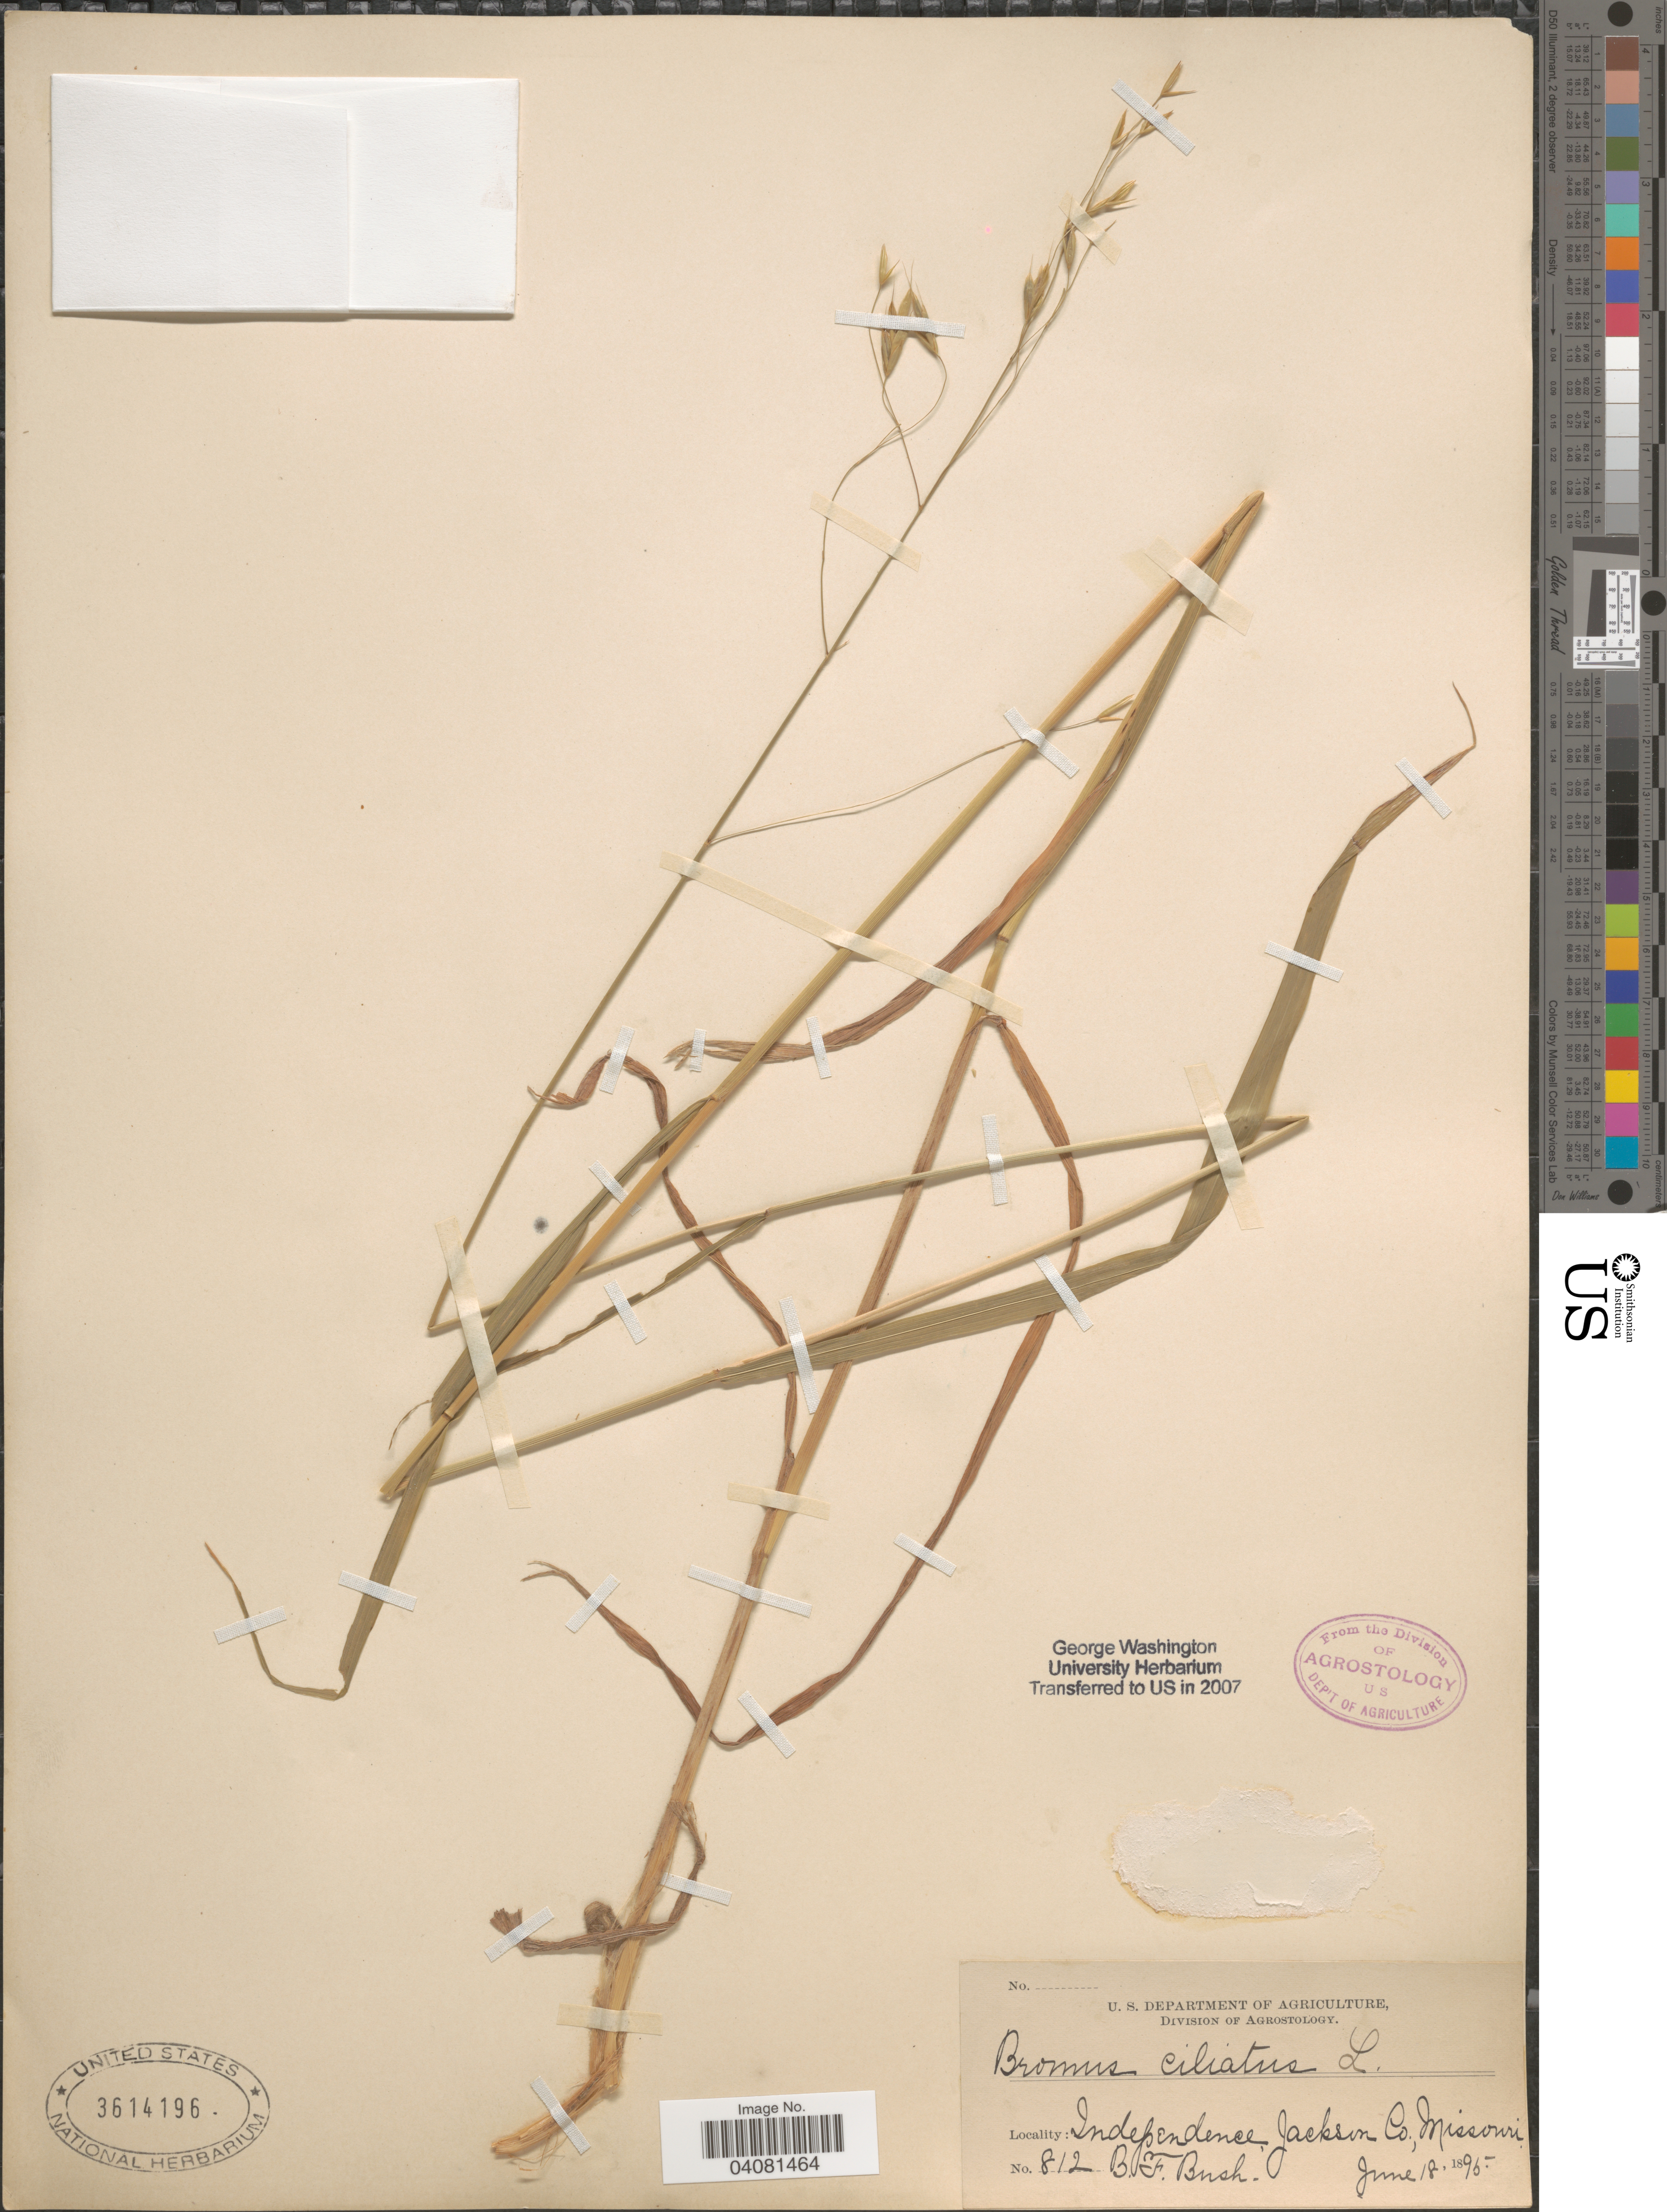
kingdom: Plantae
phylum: Tracheophyta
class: Liliopsida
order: Poales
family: Poaceae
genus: Bromus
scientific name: Bromus ciliatus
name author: L.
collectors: B. F. Bush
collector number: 812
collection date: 1895-06-18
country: United States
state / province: Missouri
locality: Independence, Jackson Co.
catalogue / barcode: US 3614196